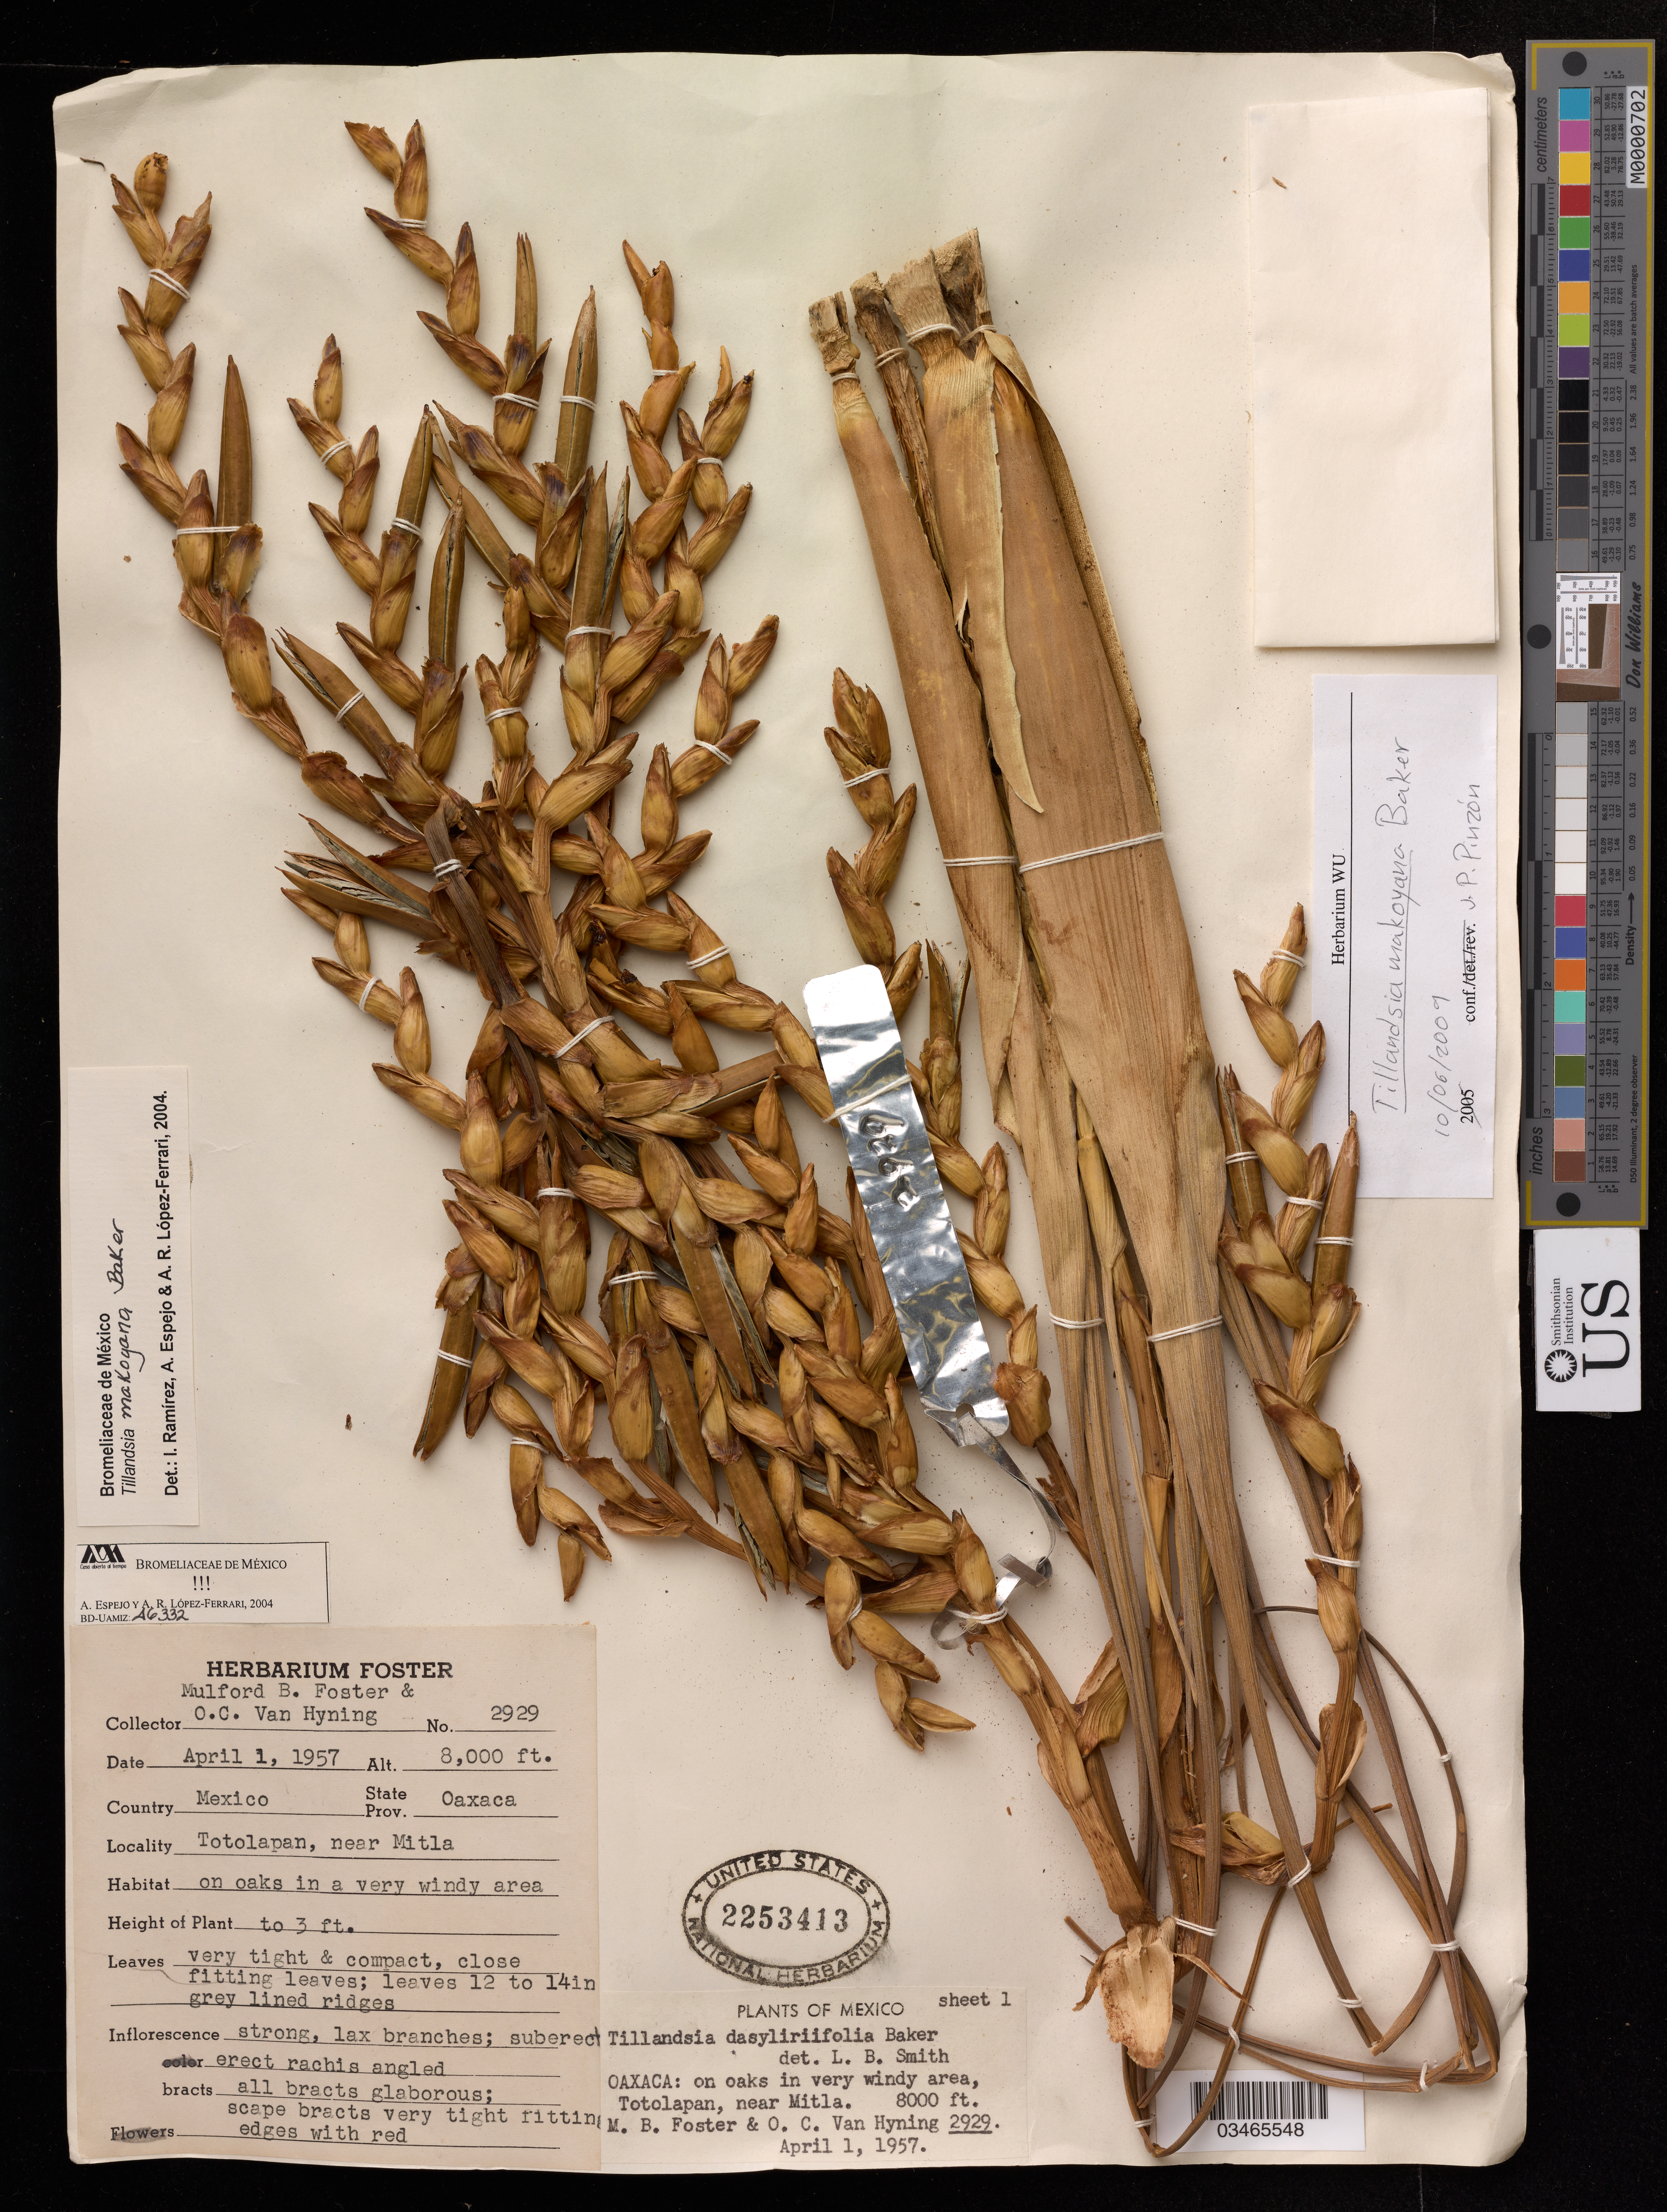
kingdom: Plantae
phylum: Tracheophyta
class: Liliopsida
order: Poales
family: Bromeliaceae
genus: Tillandsia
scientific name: Tillandsia makoyana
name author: Baker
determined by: Pinzon, J. P., (WUP), Universitat Wien - Herbarium (AUSTRIA)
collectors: M. B. Foster & O. Van Hyning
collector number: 2929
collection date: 1957-04-01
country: Mexico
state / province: Oaxaca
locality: Totolapan.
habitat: on oak in very windy area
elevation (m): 2438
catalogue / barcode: US 2253413